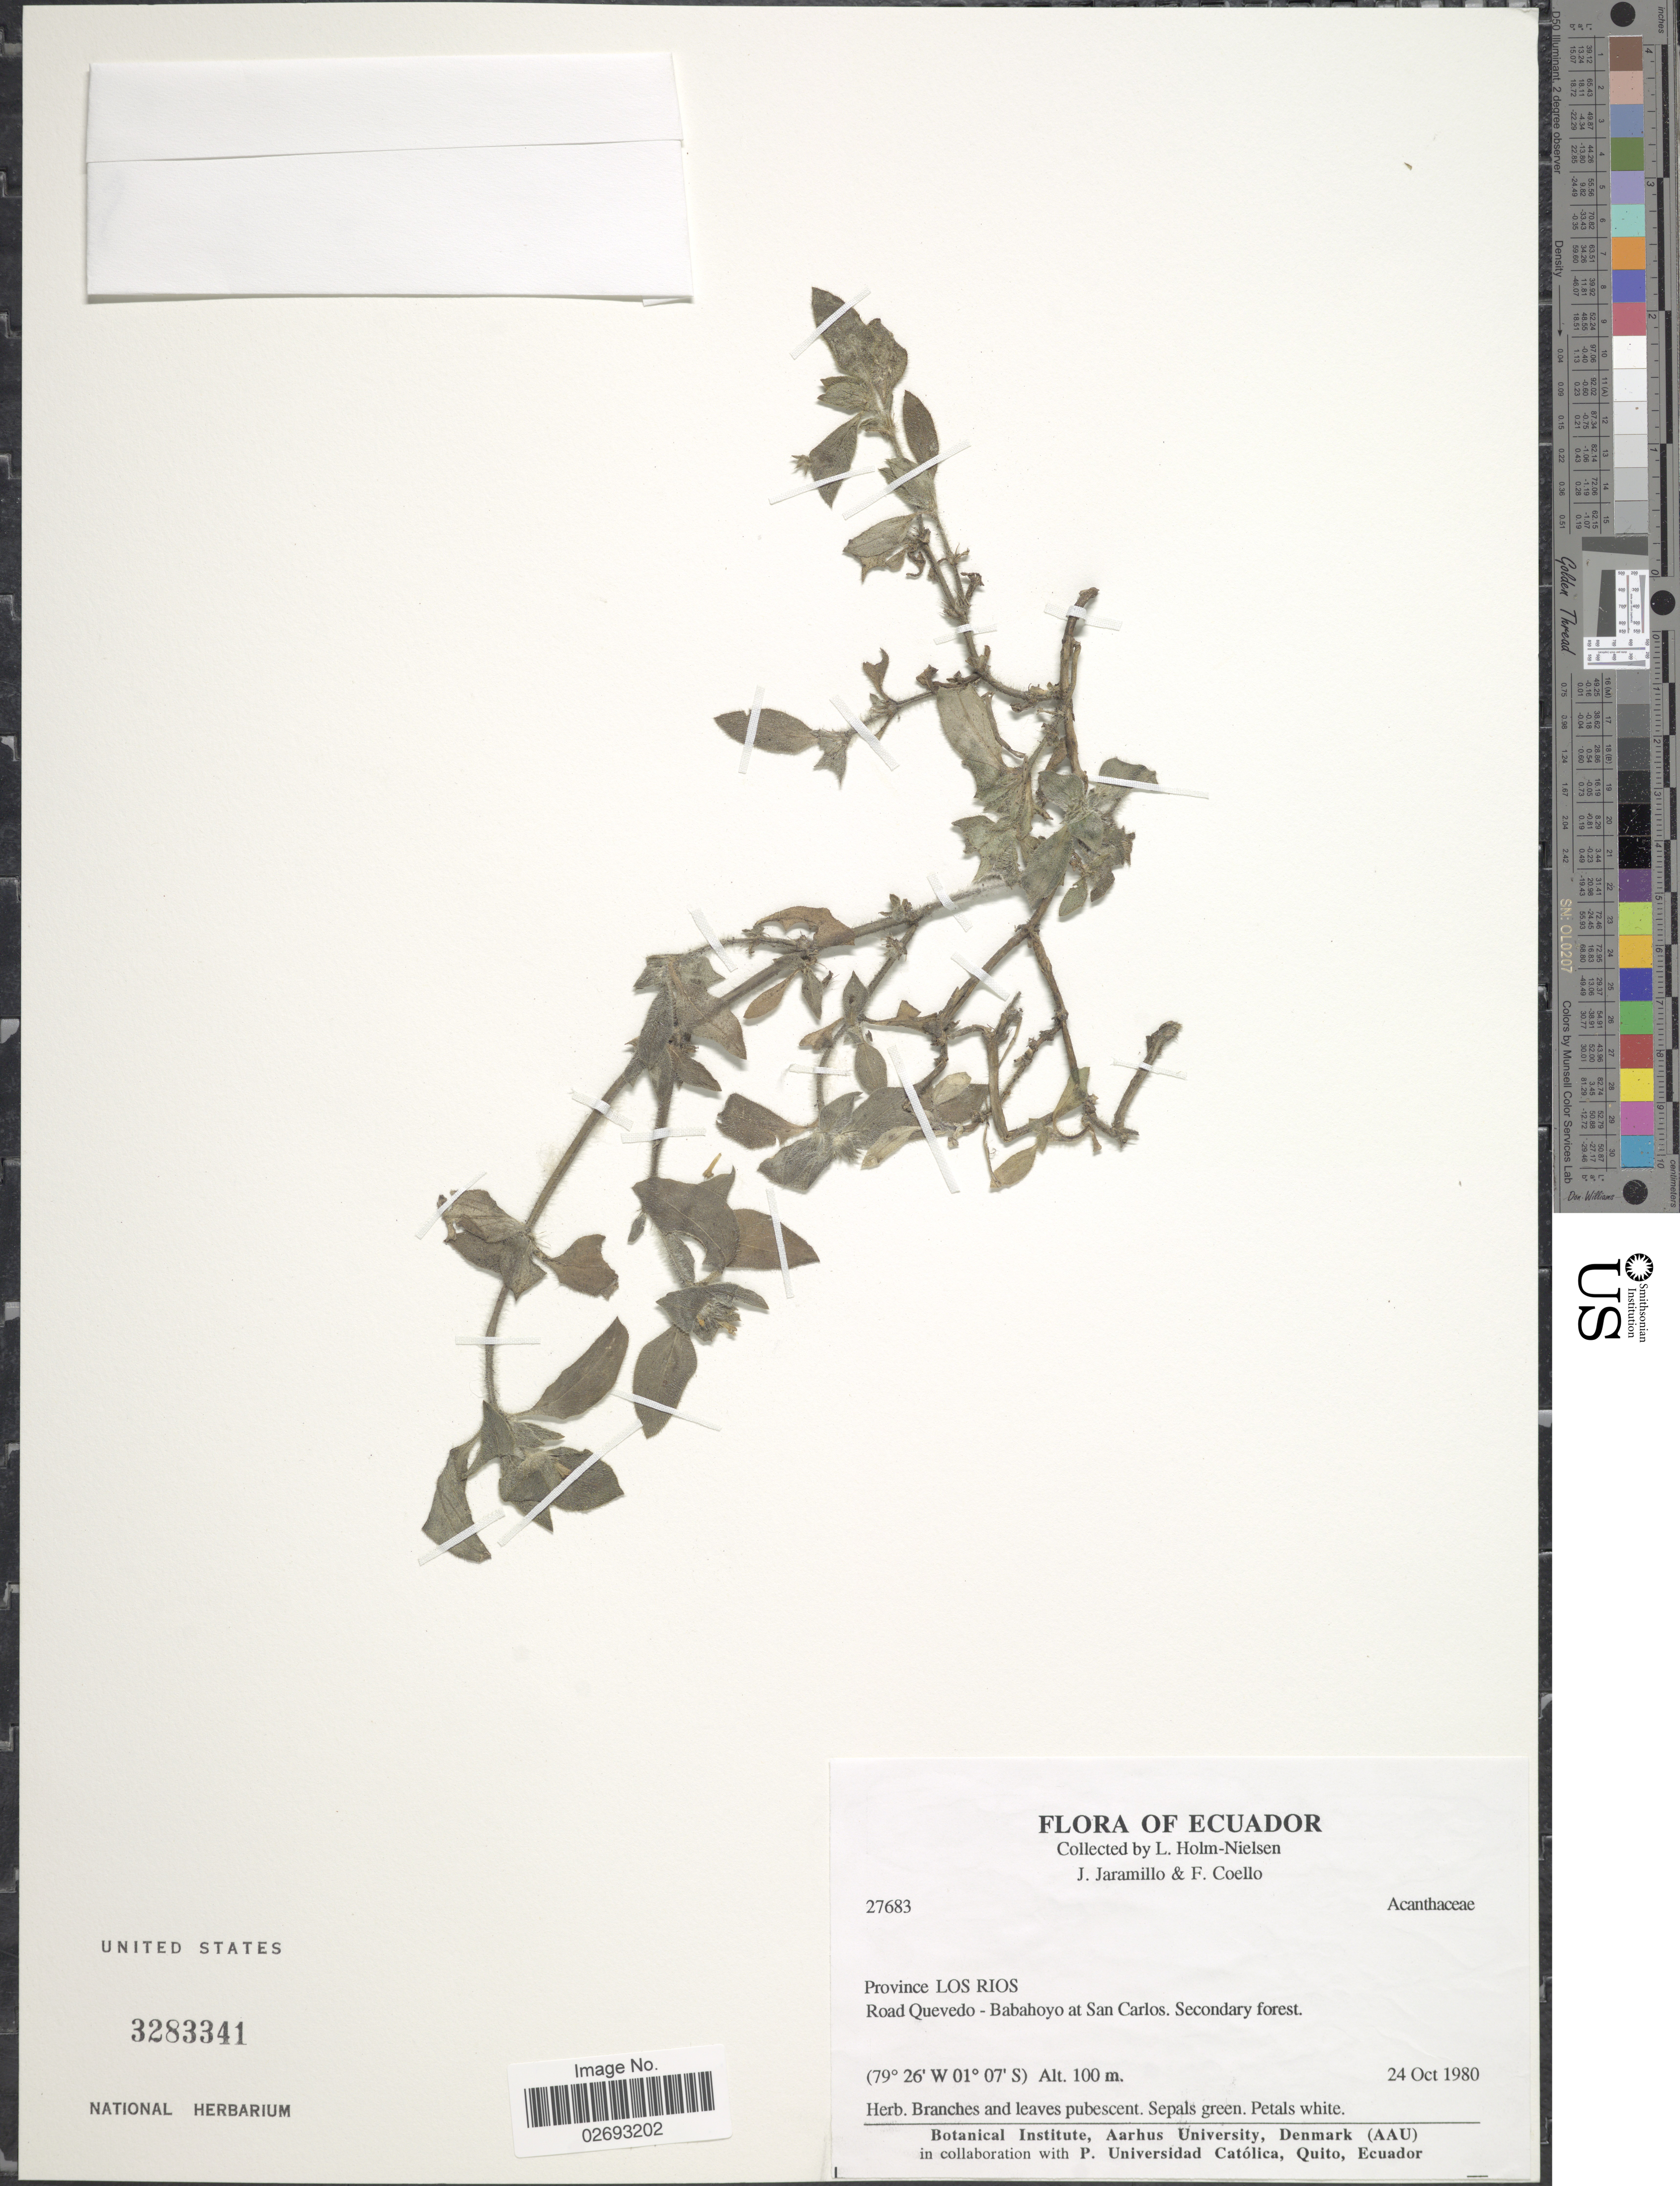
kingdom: Plantae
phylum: Tracheophyta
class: Magnoliopsida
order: Gentianales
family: Rubiaceae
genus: Richardia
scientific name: Richardia sp.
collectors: L. Holm-Nielsen, J. Jaramillo & F. Coello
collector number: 27683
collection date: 1980-10-24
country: Ecuador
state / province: Los Ríos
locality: Road Quevedo-Babahoyo at San Carlos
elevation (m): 100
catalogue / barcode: US 3283341